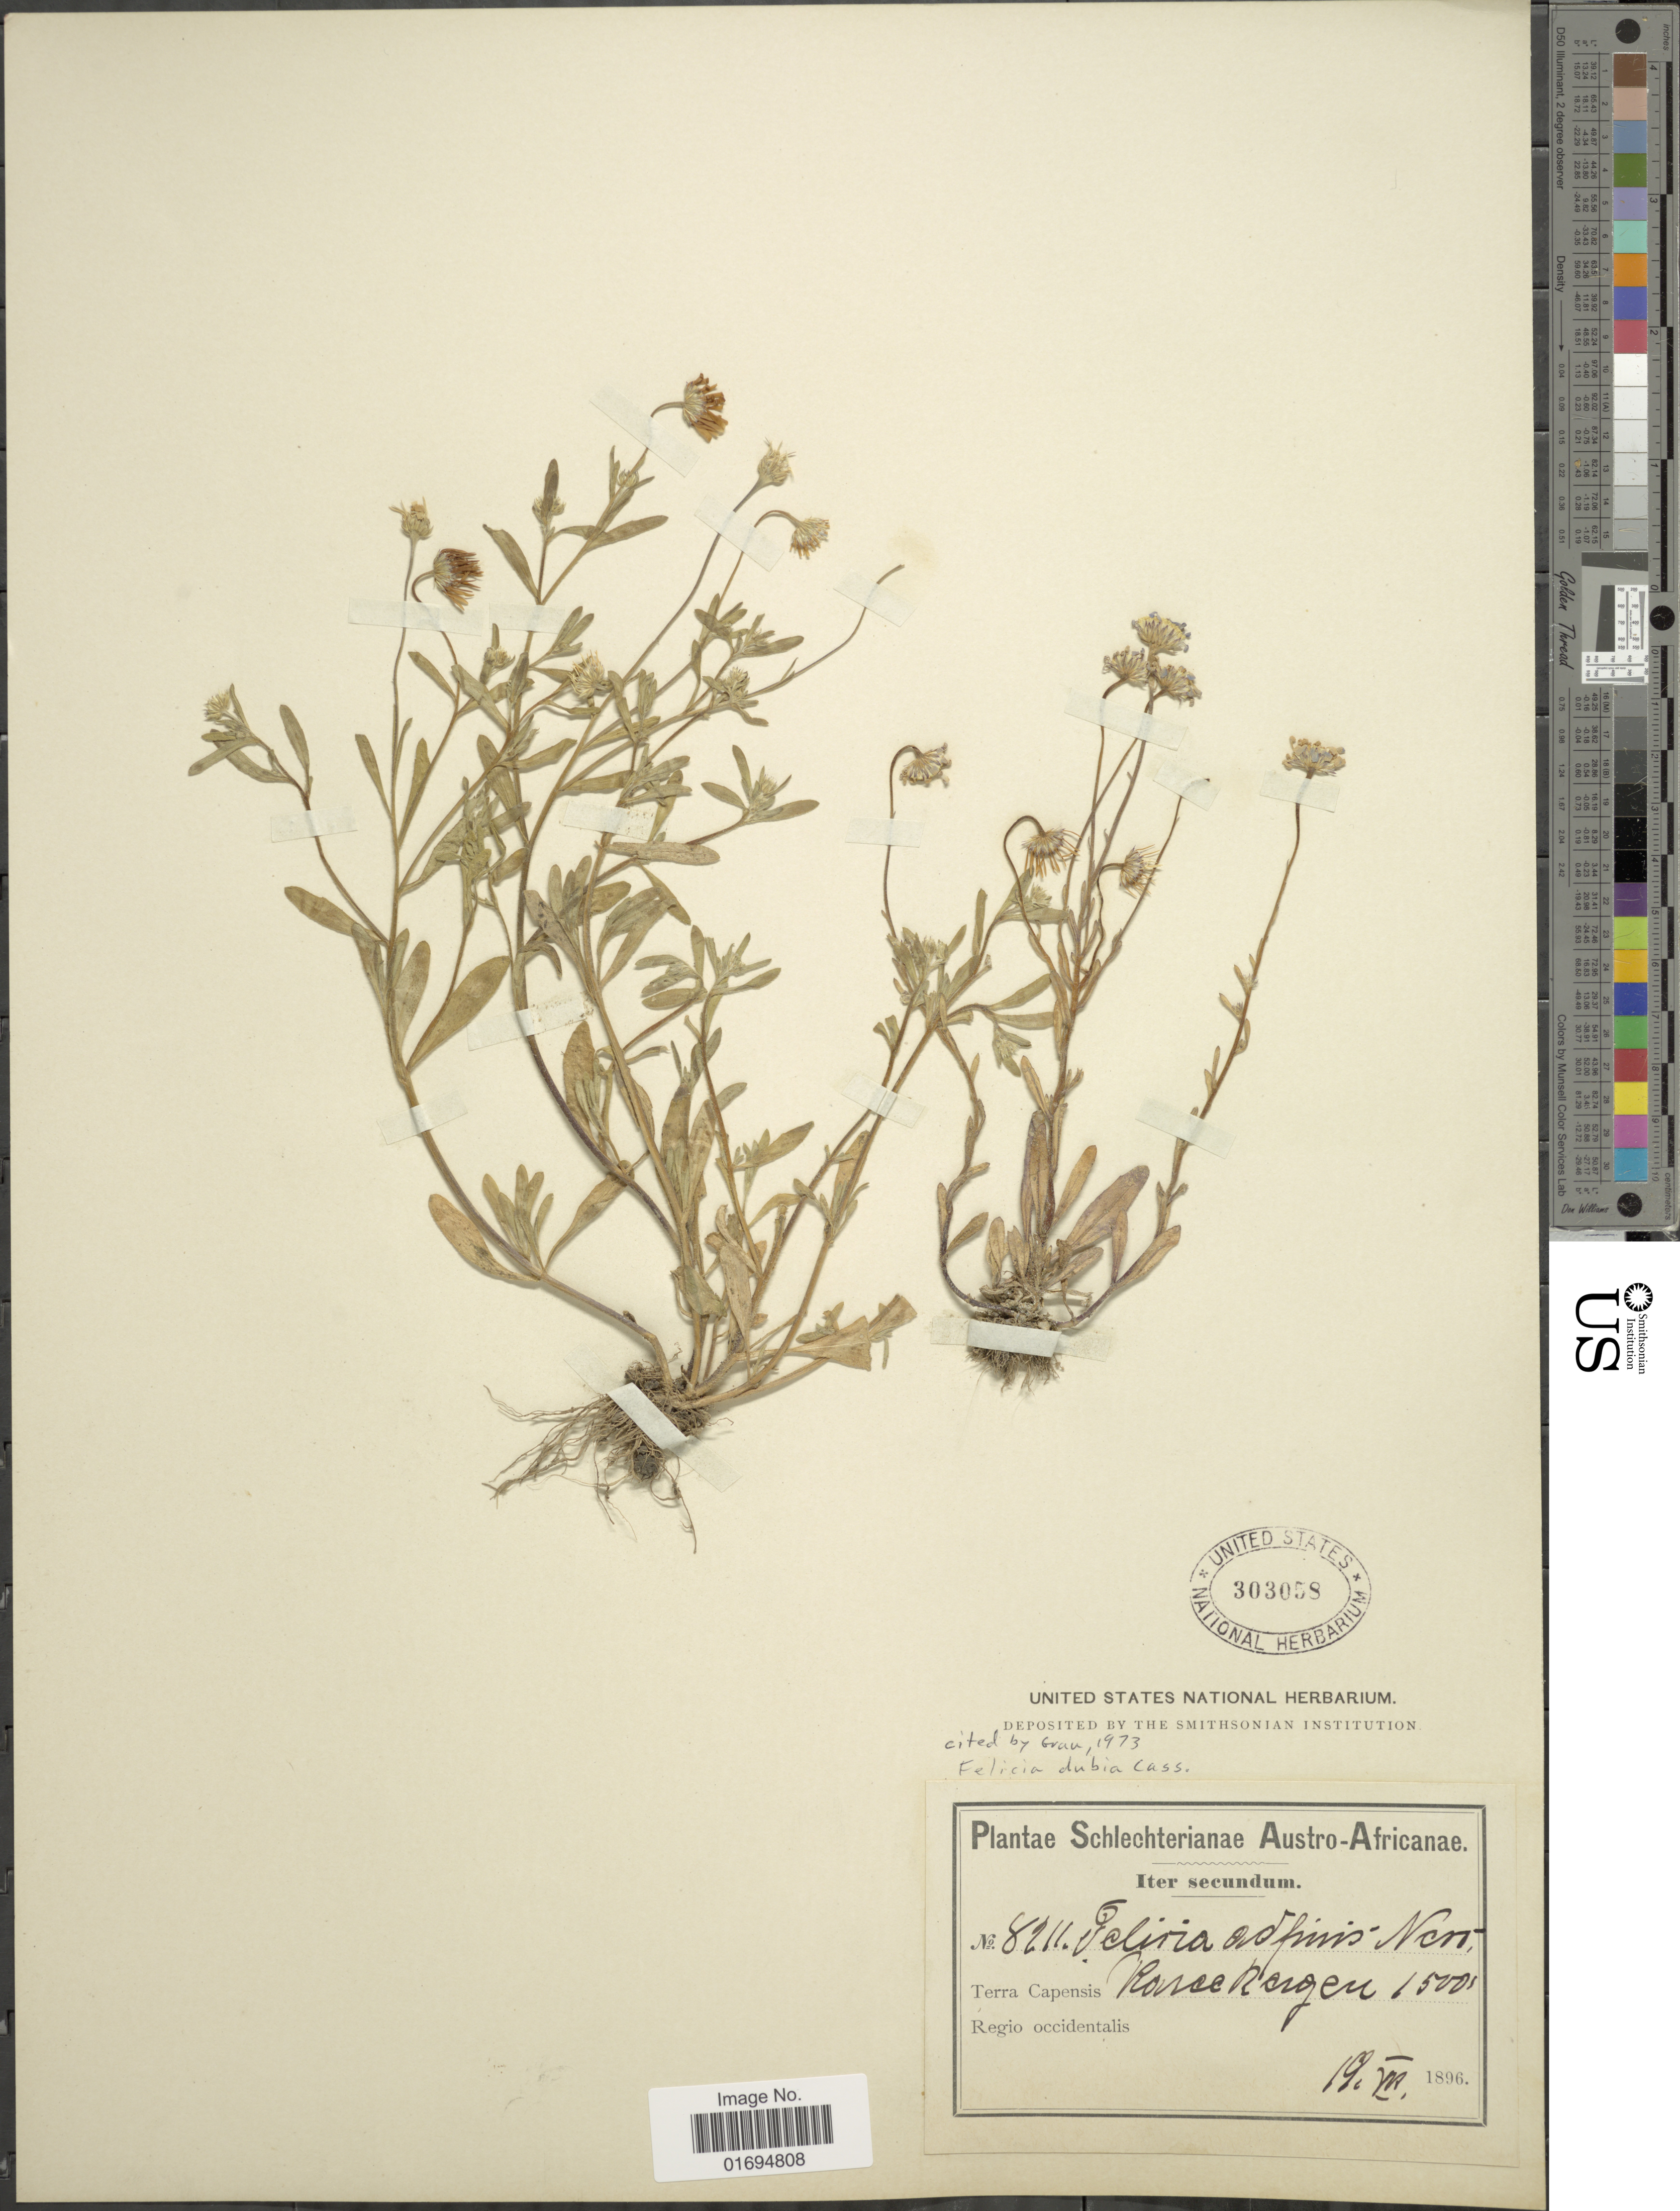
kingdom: Plantae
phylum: Tracheophyta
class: Magnoliopsida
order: Asterales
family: Asteraceae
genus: Felicia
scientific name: Felicia dubia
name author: Cass.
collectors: Schlechter, --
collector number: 8211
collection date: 1896-07-19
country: South Africa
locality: Austro-Africanae, Terra Capensis, Roree Rorgen, Regio occidentalis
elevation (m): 457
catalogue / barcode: US 303058